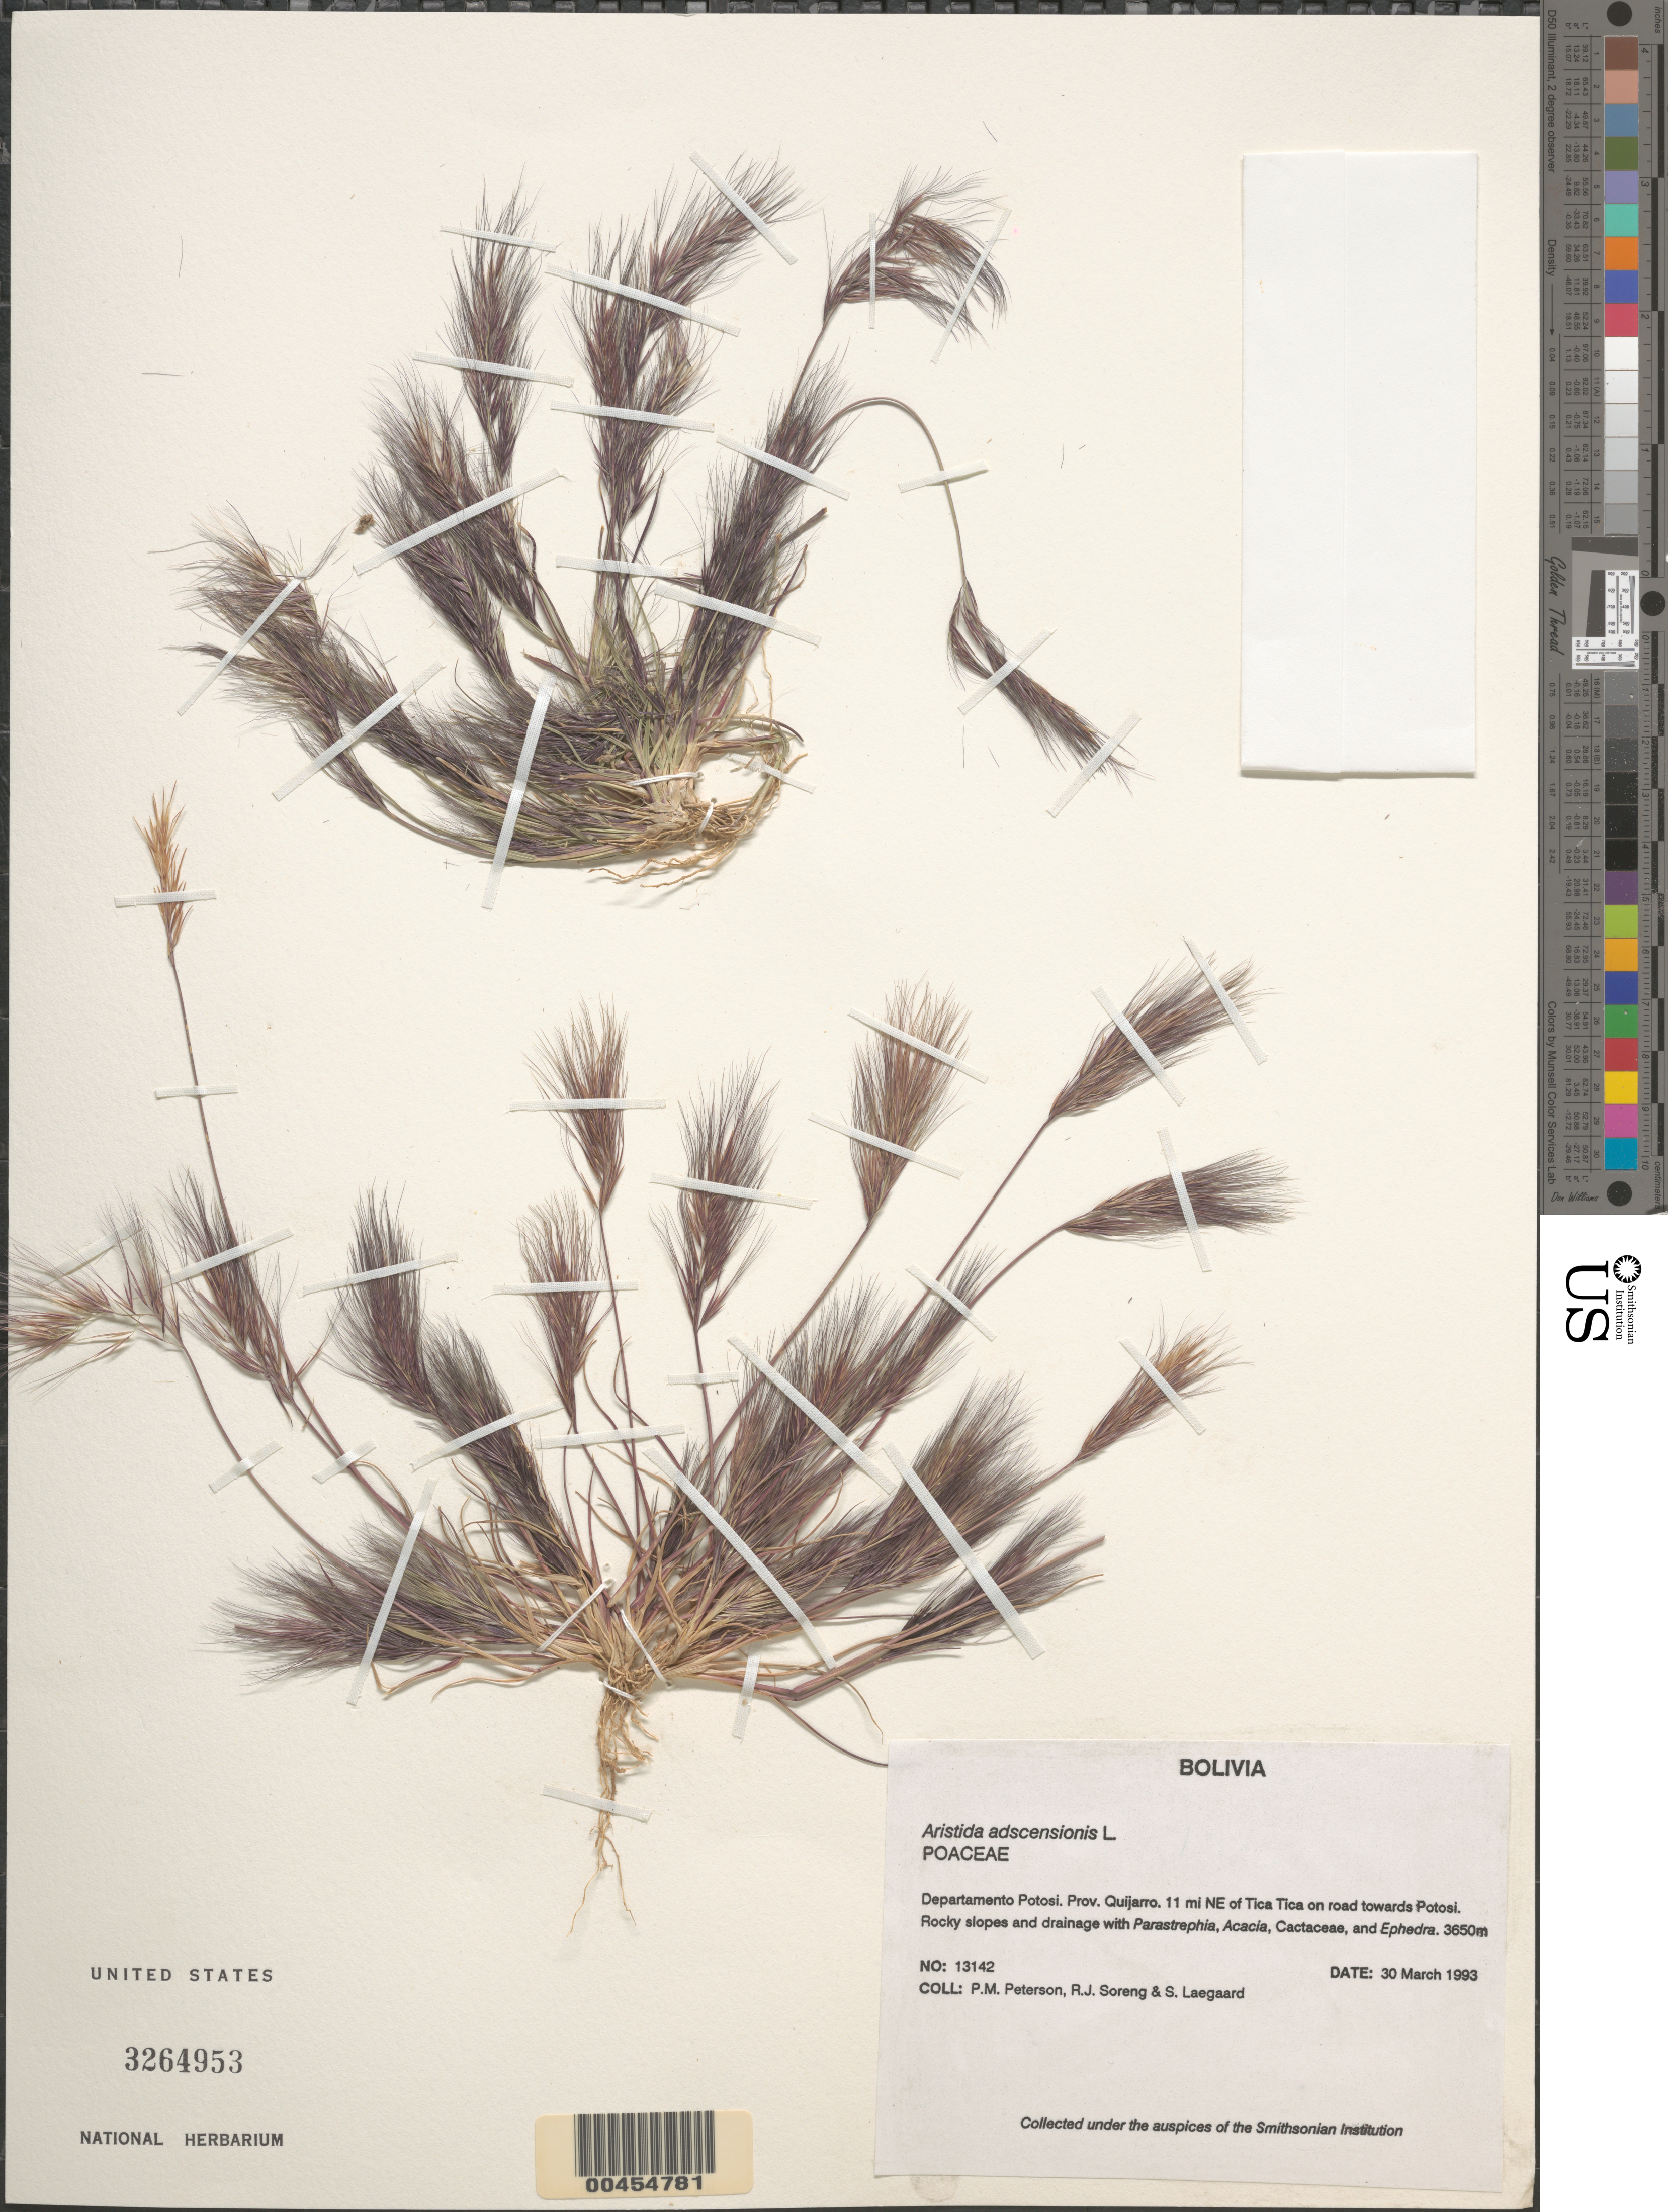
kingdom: Plantae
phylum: Tracheophyta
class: Liliopsida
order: Poales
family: Poaceae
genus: Aristida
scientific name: Aristida adscensionis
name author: L.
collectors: P. M. Peterson, R. J. Soreng & S. Lægaard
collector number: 13142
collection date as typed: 30 Mar 1993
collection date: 1993-03-30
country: Bolivia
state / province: Potosí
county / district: Quijarro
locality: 11 mi NE of Tica Tica on road towards Potosi.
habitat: Rocky slopes and drainage with Parastrephia, Acacia, Cactaceae, and Ephedra.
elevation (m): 3650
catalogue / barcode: US 3264953